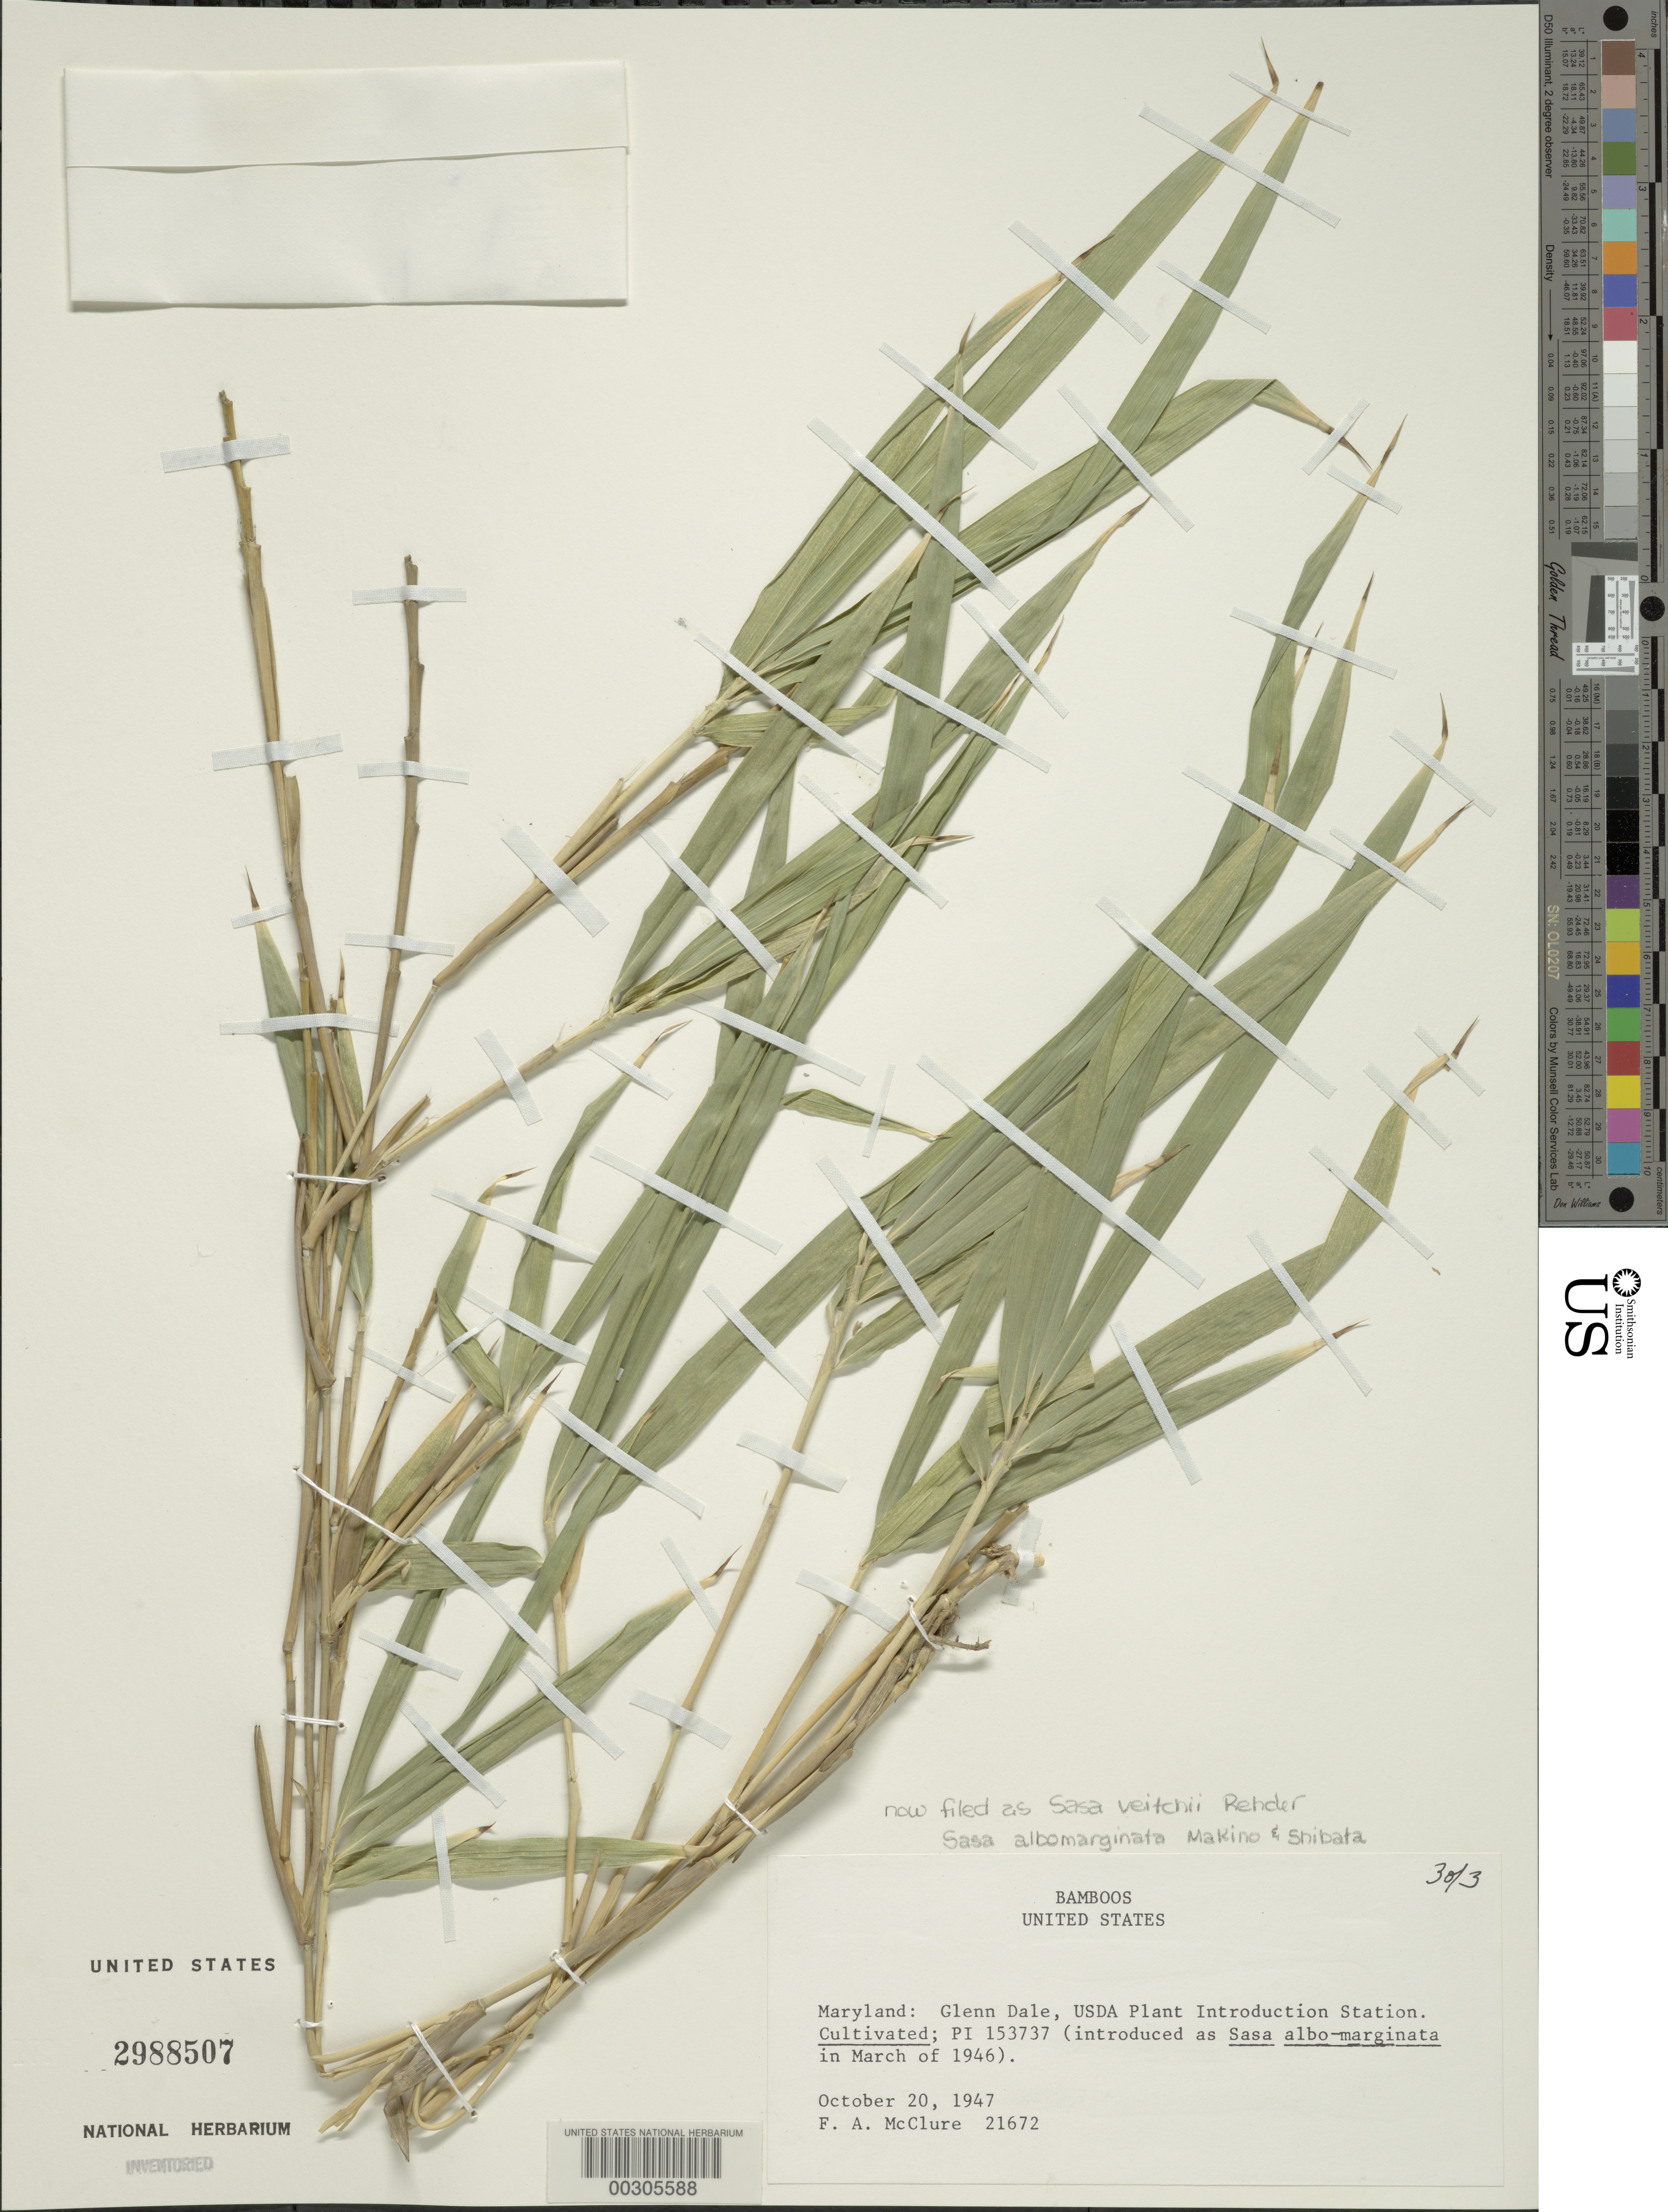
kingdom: Plantae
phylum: Tracheophyta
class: Liliopsida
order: Poales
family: Poaceae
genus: Sasa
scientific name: Sasa veitchii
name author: (Carrière) Rehder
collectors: F. A. McClure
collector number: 21672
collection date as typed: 20 Oct 1947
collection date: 1947-10-20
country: United States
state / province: Maryland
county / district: Prince George's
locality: Glenn dale, usda pi stat.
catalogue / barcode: US 2988507